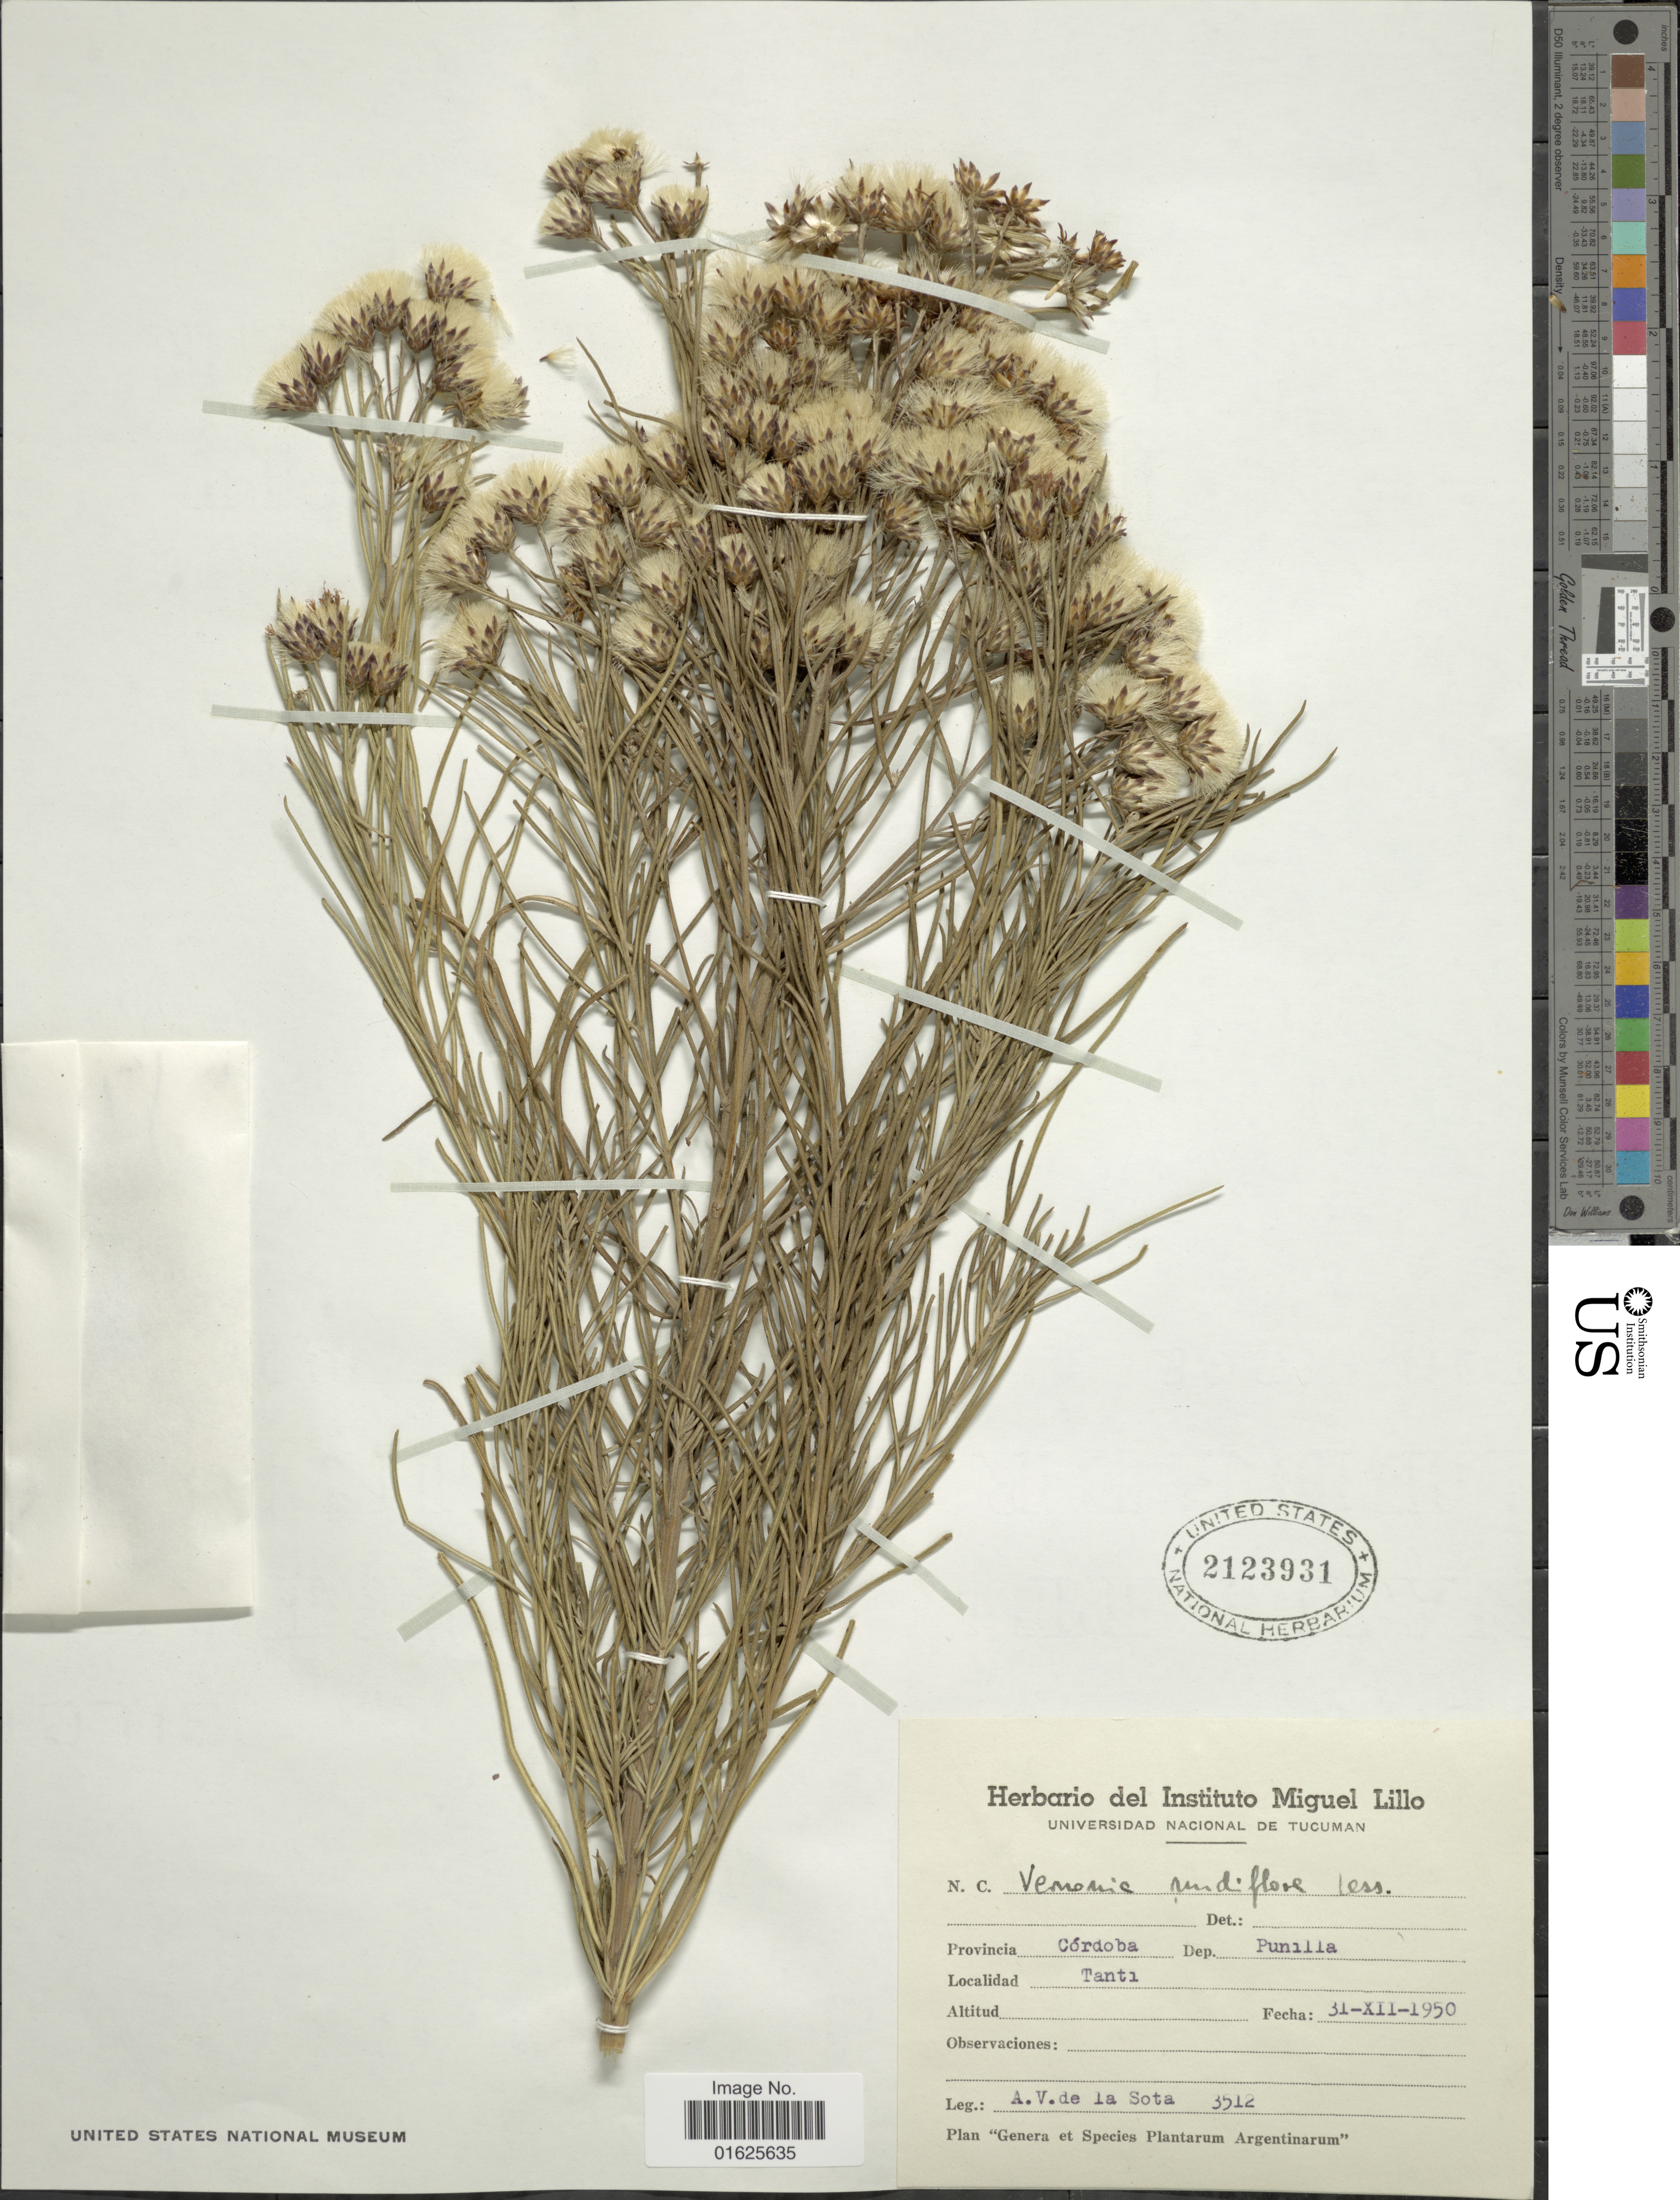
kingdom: Plantae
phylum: Tracheophyta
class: Magnoliopsida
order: Asterales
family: Asteraceae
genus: Vernonanthura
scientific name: Vernonanthura nudiflora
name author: (Less.) H. Rob.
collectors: A. V de Sota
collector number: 3512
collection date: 1950-12-31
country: Argentina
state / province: Cordoba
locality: Dep. Punilla, Tanti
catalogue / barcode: US 2123921